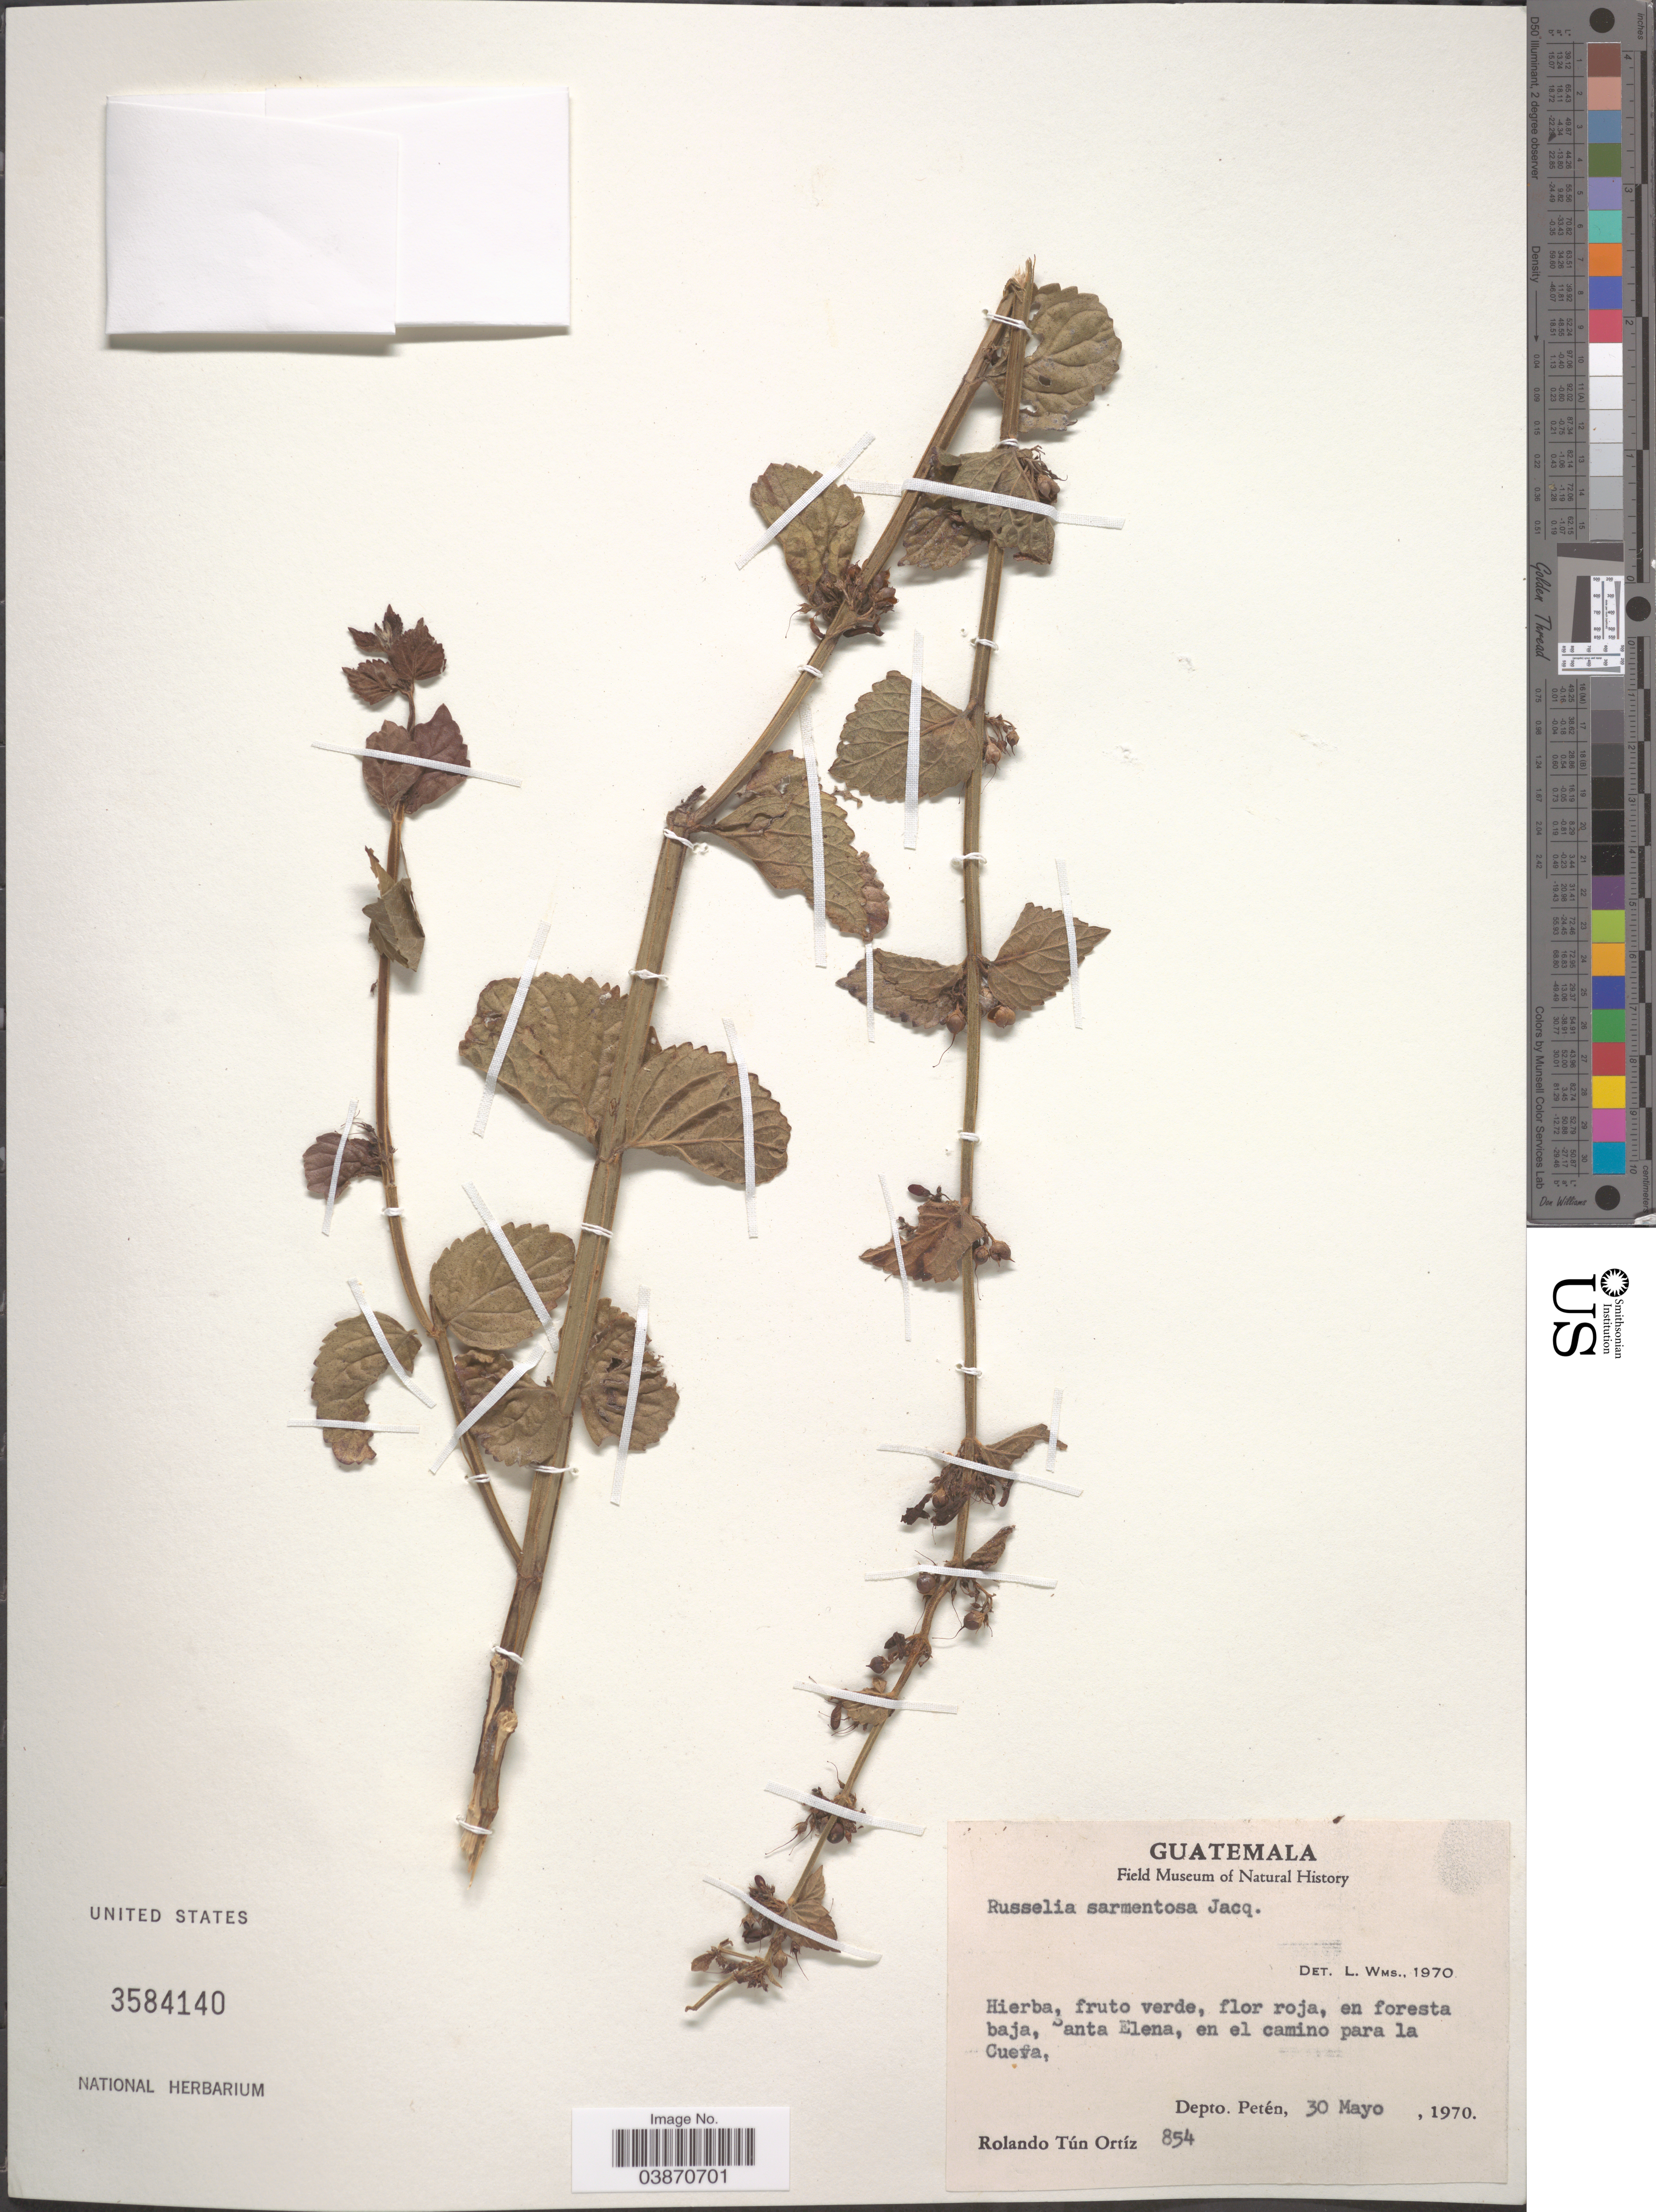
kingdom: Plantae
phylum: Tracheophyta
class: Magnoliopsida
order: Lamiales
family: Plantaginaceae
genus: Russelia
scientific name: Russelia sarmentosa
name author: Jacq.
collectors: R. T. Ortíz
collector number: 854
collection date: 1970-05-30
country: Guatemala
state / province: El Peten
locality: Santa Elena, en el camino para la Cueva, Depto. Petén.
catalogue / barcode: US 3584140